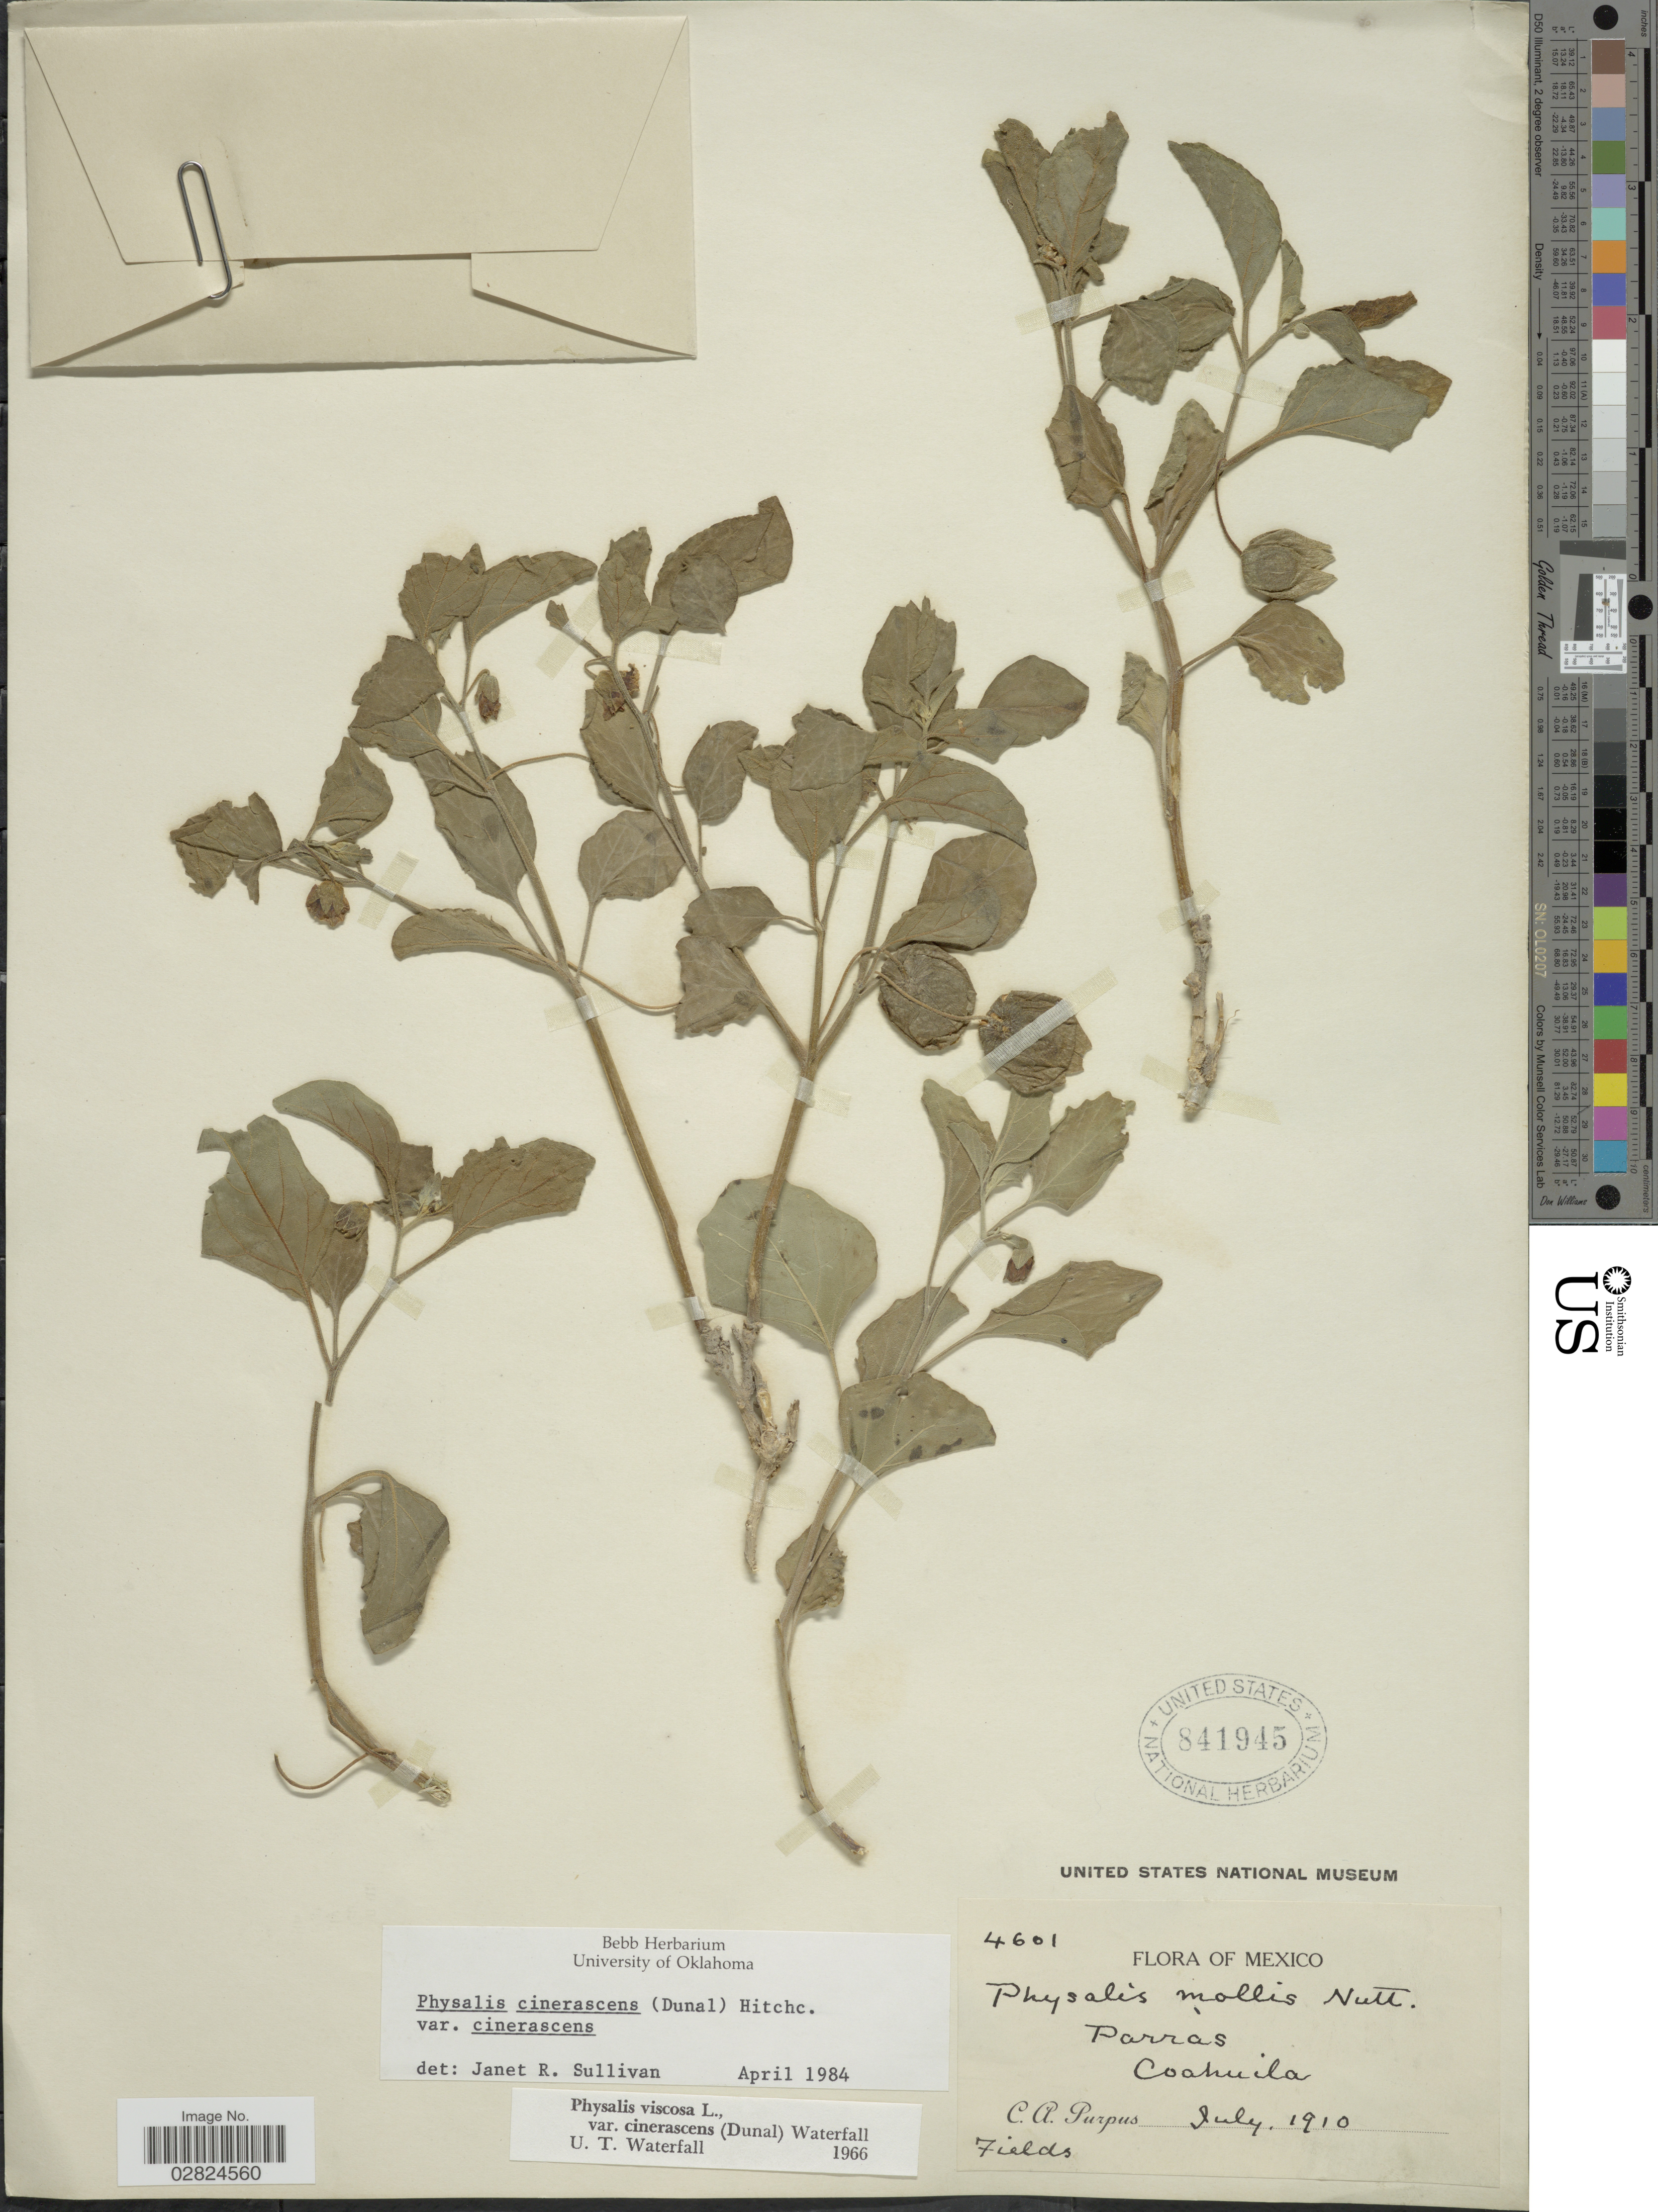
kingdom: Plantae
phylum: Tracheophyta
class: Magnoliopsida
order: Solanales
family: Solanaceae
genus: Physalis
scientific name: Physalis cinerascens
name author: (Dunal) Hitchc.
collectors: C. A. Purpus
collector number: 4601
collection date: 1910-07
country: Mexico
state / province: Coahuila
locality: Parras.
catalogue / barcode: US 841945